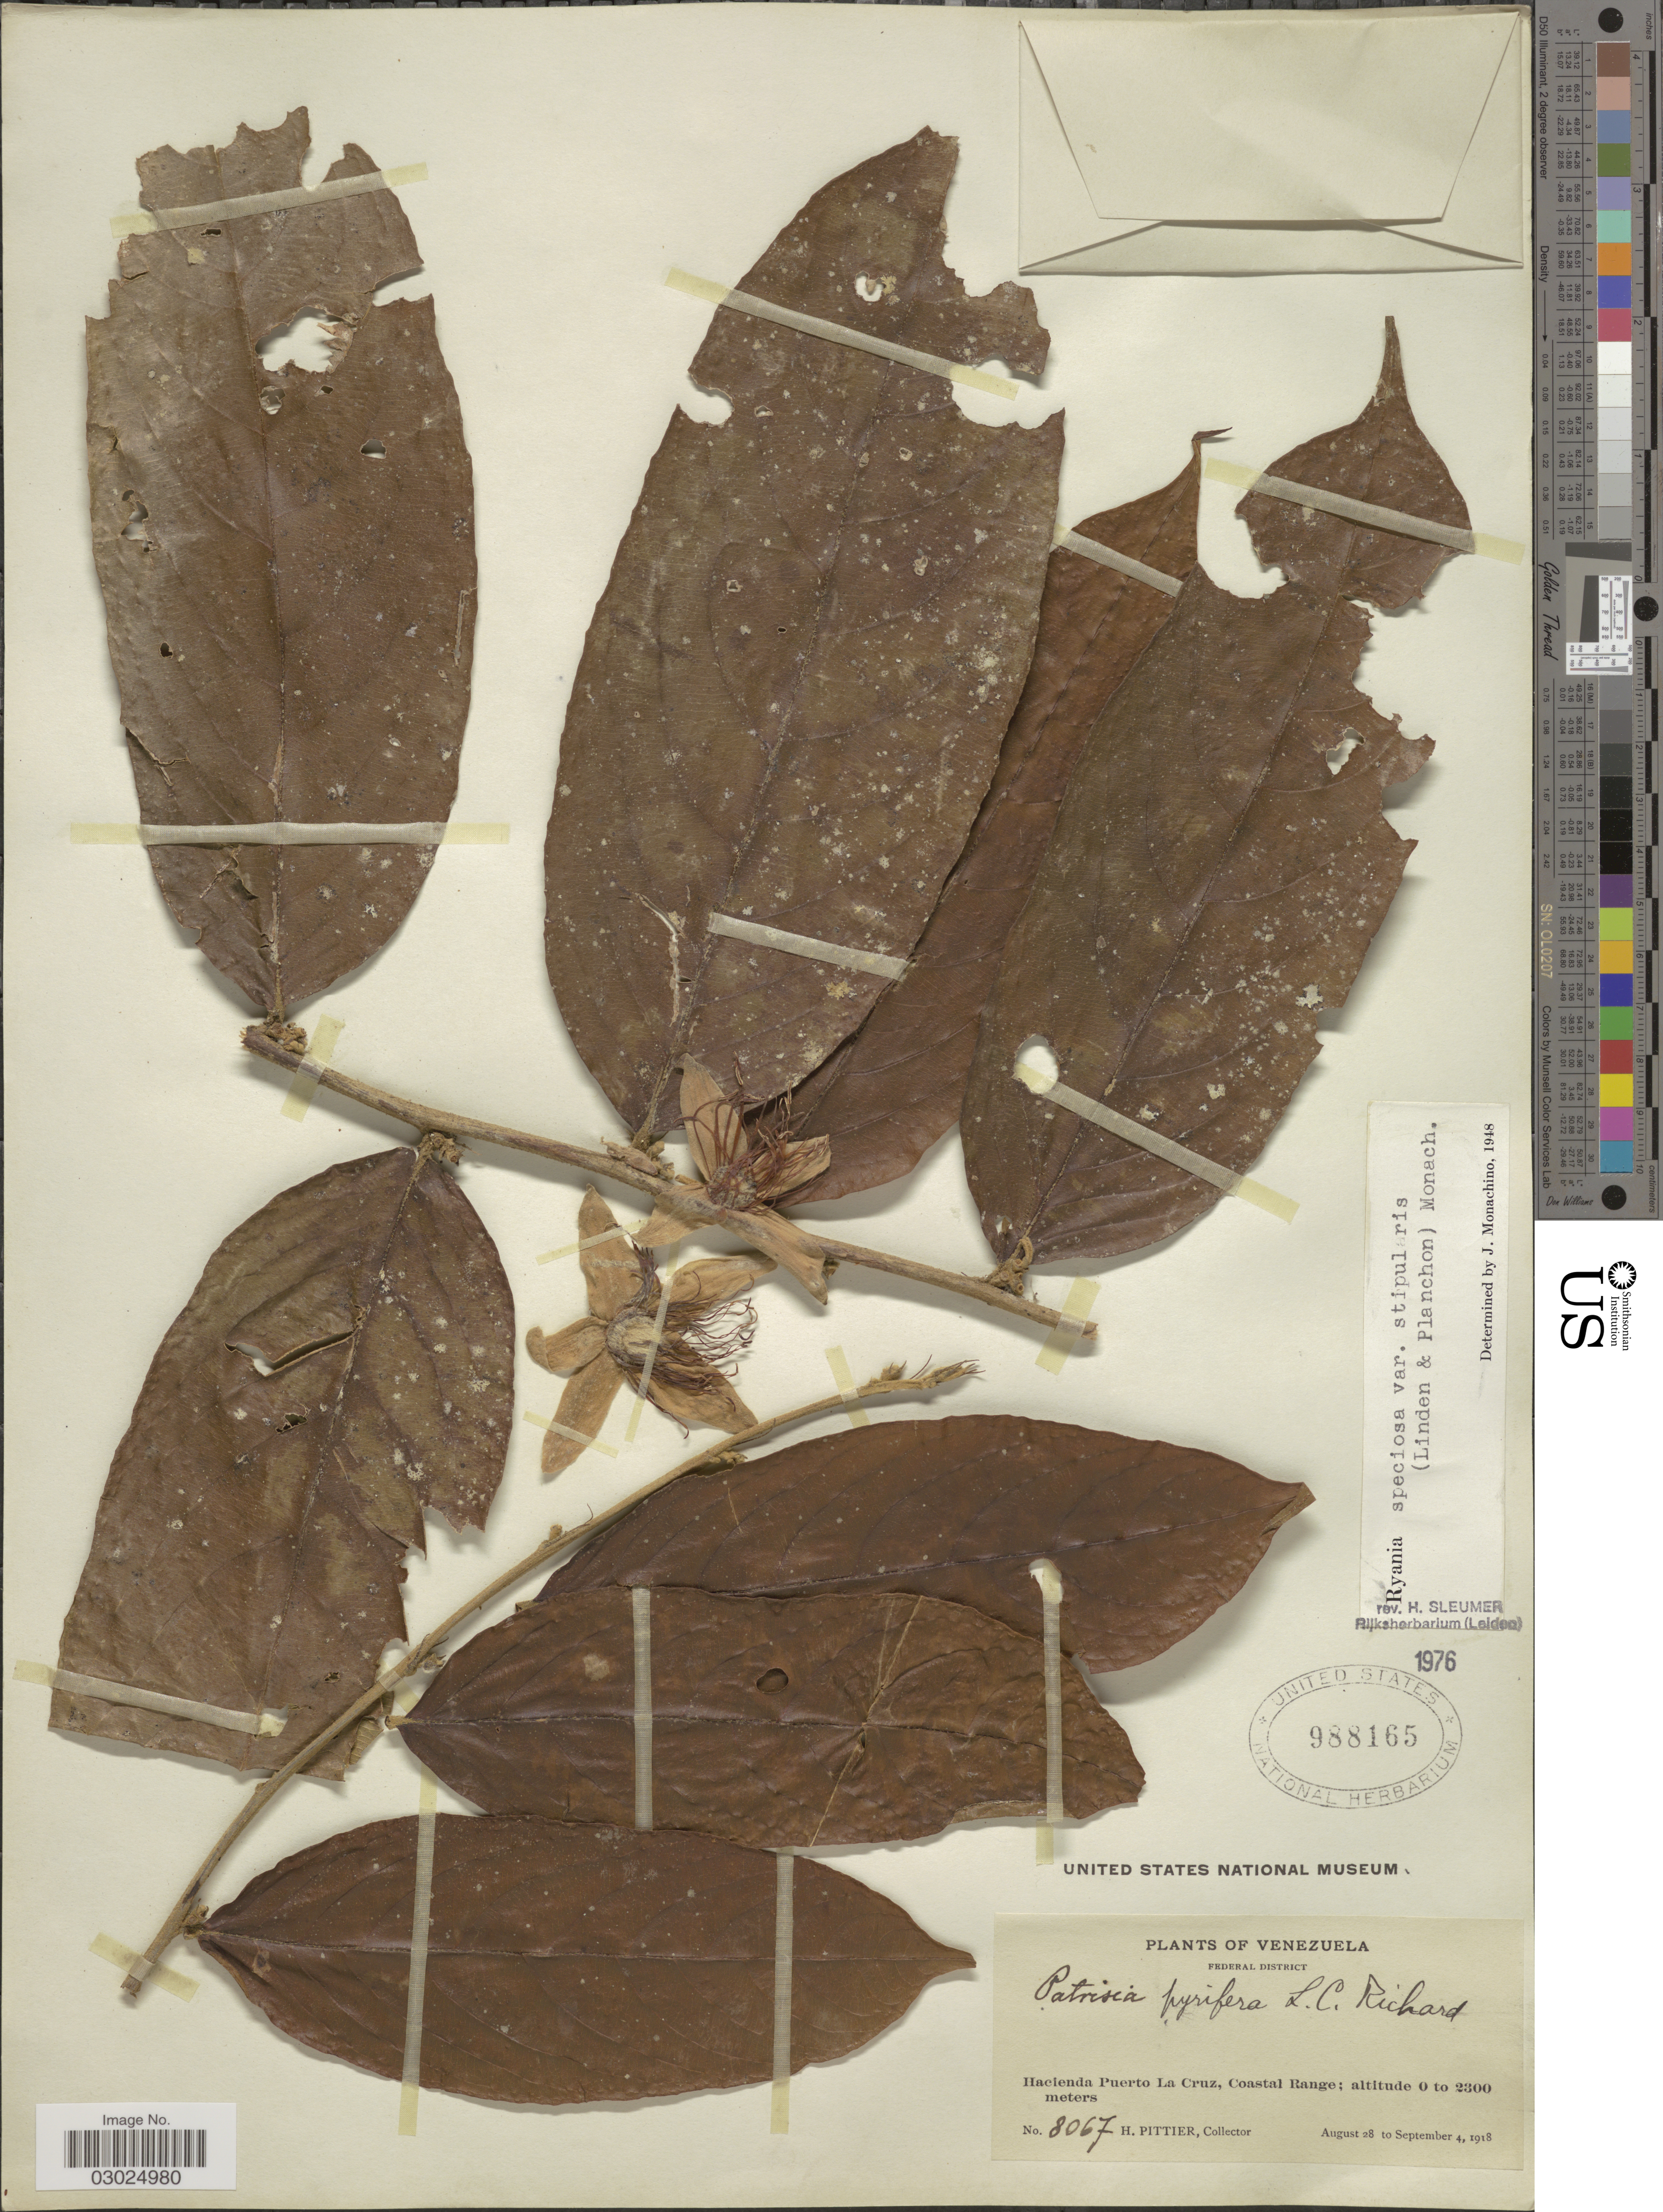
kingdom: Plantae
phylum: Tracheophyta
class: Magnoliopsida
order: Malpighiales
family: Salicaceae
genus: Ryania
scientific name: Ryania speciosa var. stipularis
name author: (Linden & Planch.) Monach.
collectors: H. F. Pittier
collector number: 8067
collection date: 1918-08-28/1918-09-04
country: Venezuela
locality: Federal District. Hacienda Puerto La Cruz, Coastal Range.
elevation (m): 0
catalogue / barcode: US 988165